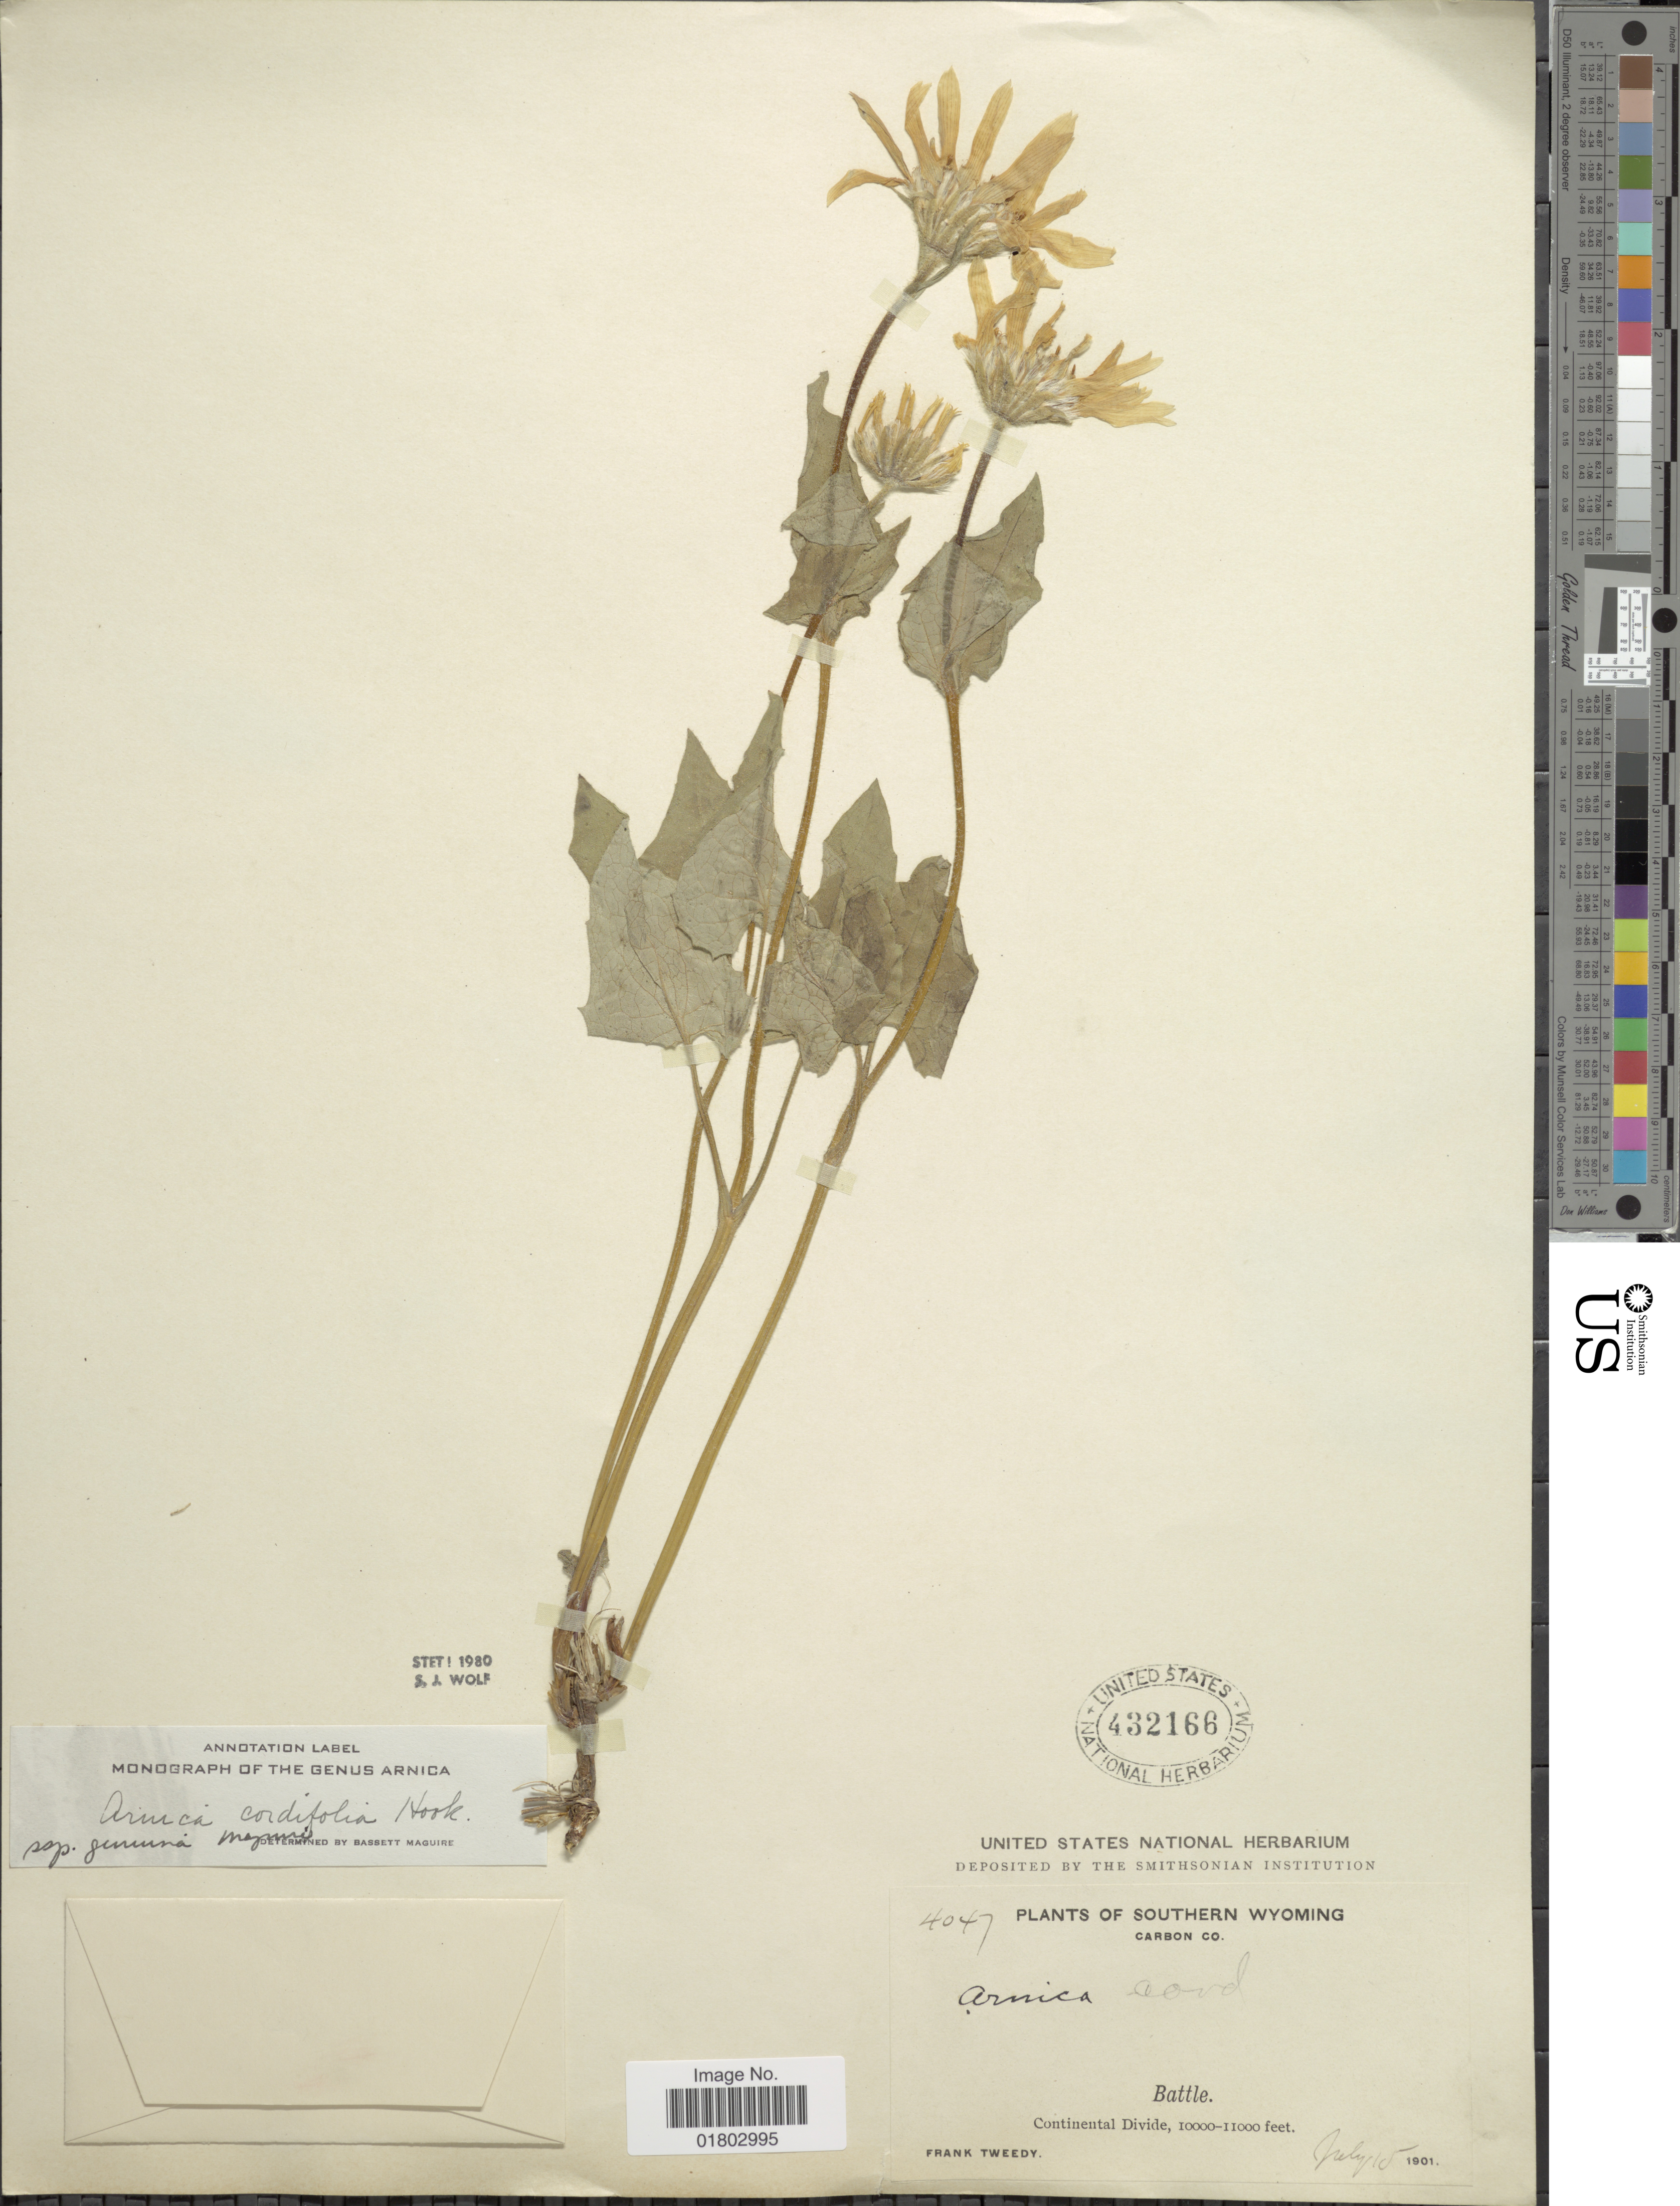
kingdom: Plantae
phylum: Tracheophyta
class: Magnoliopsida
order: Asterales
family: Asteraceae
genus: Arnica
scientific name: Arnica cordifolia subsp. genuina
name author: Maguire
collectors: F. Tweedy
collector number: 4047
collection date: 1901-07-15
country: United States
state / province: Wyoming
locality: Southern Wyoming, Carbon Co, Battle, Continental Divide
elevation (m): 3048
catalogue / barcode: US 432166